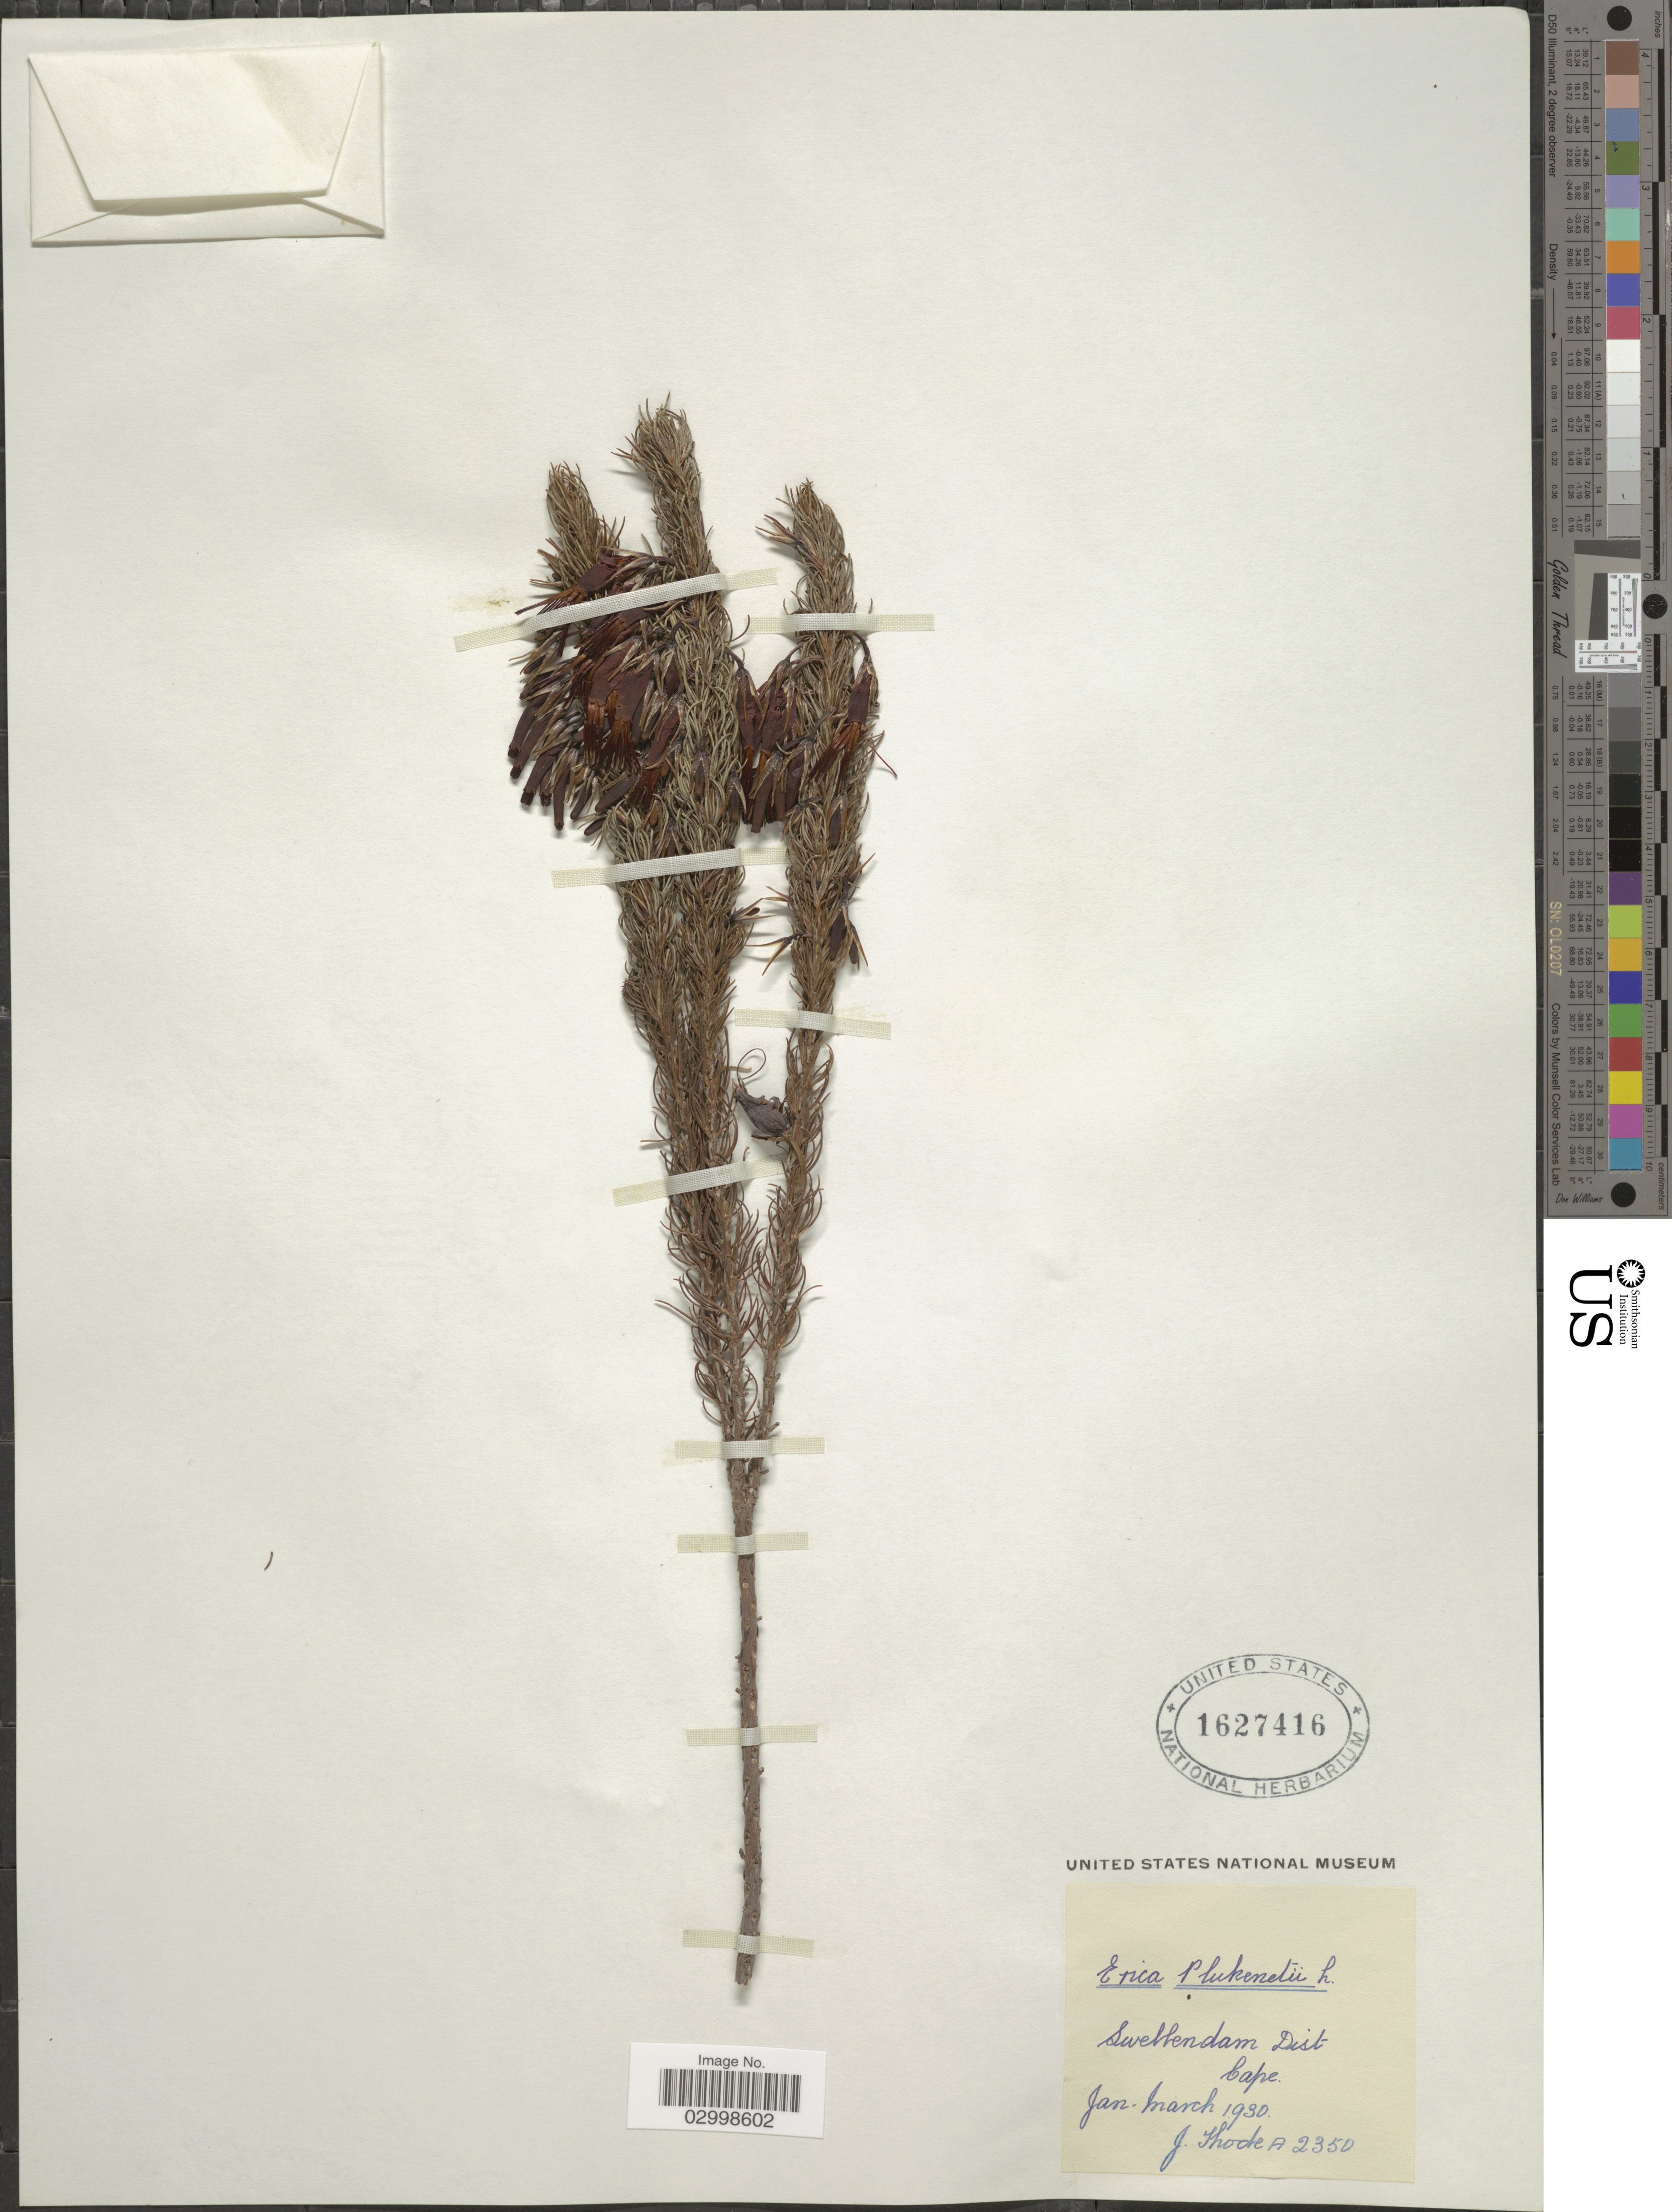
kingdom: Plantae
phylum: Tracheophyta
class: Magnoliopsida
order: Ericales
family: Ericaceae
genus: Erica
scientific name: Erica plukenetii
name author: L.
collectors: J. Thode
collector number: A2350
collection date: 1930-01/1930-03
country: South Africa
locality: Swellendam Dist, Cape.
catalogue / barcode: US 1627416